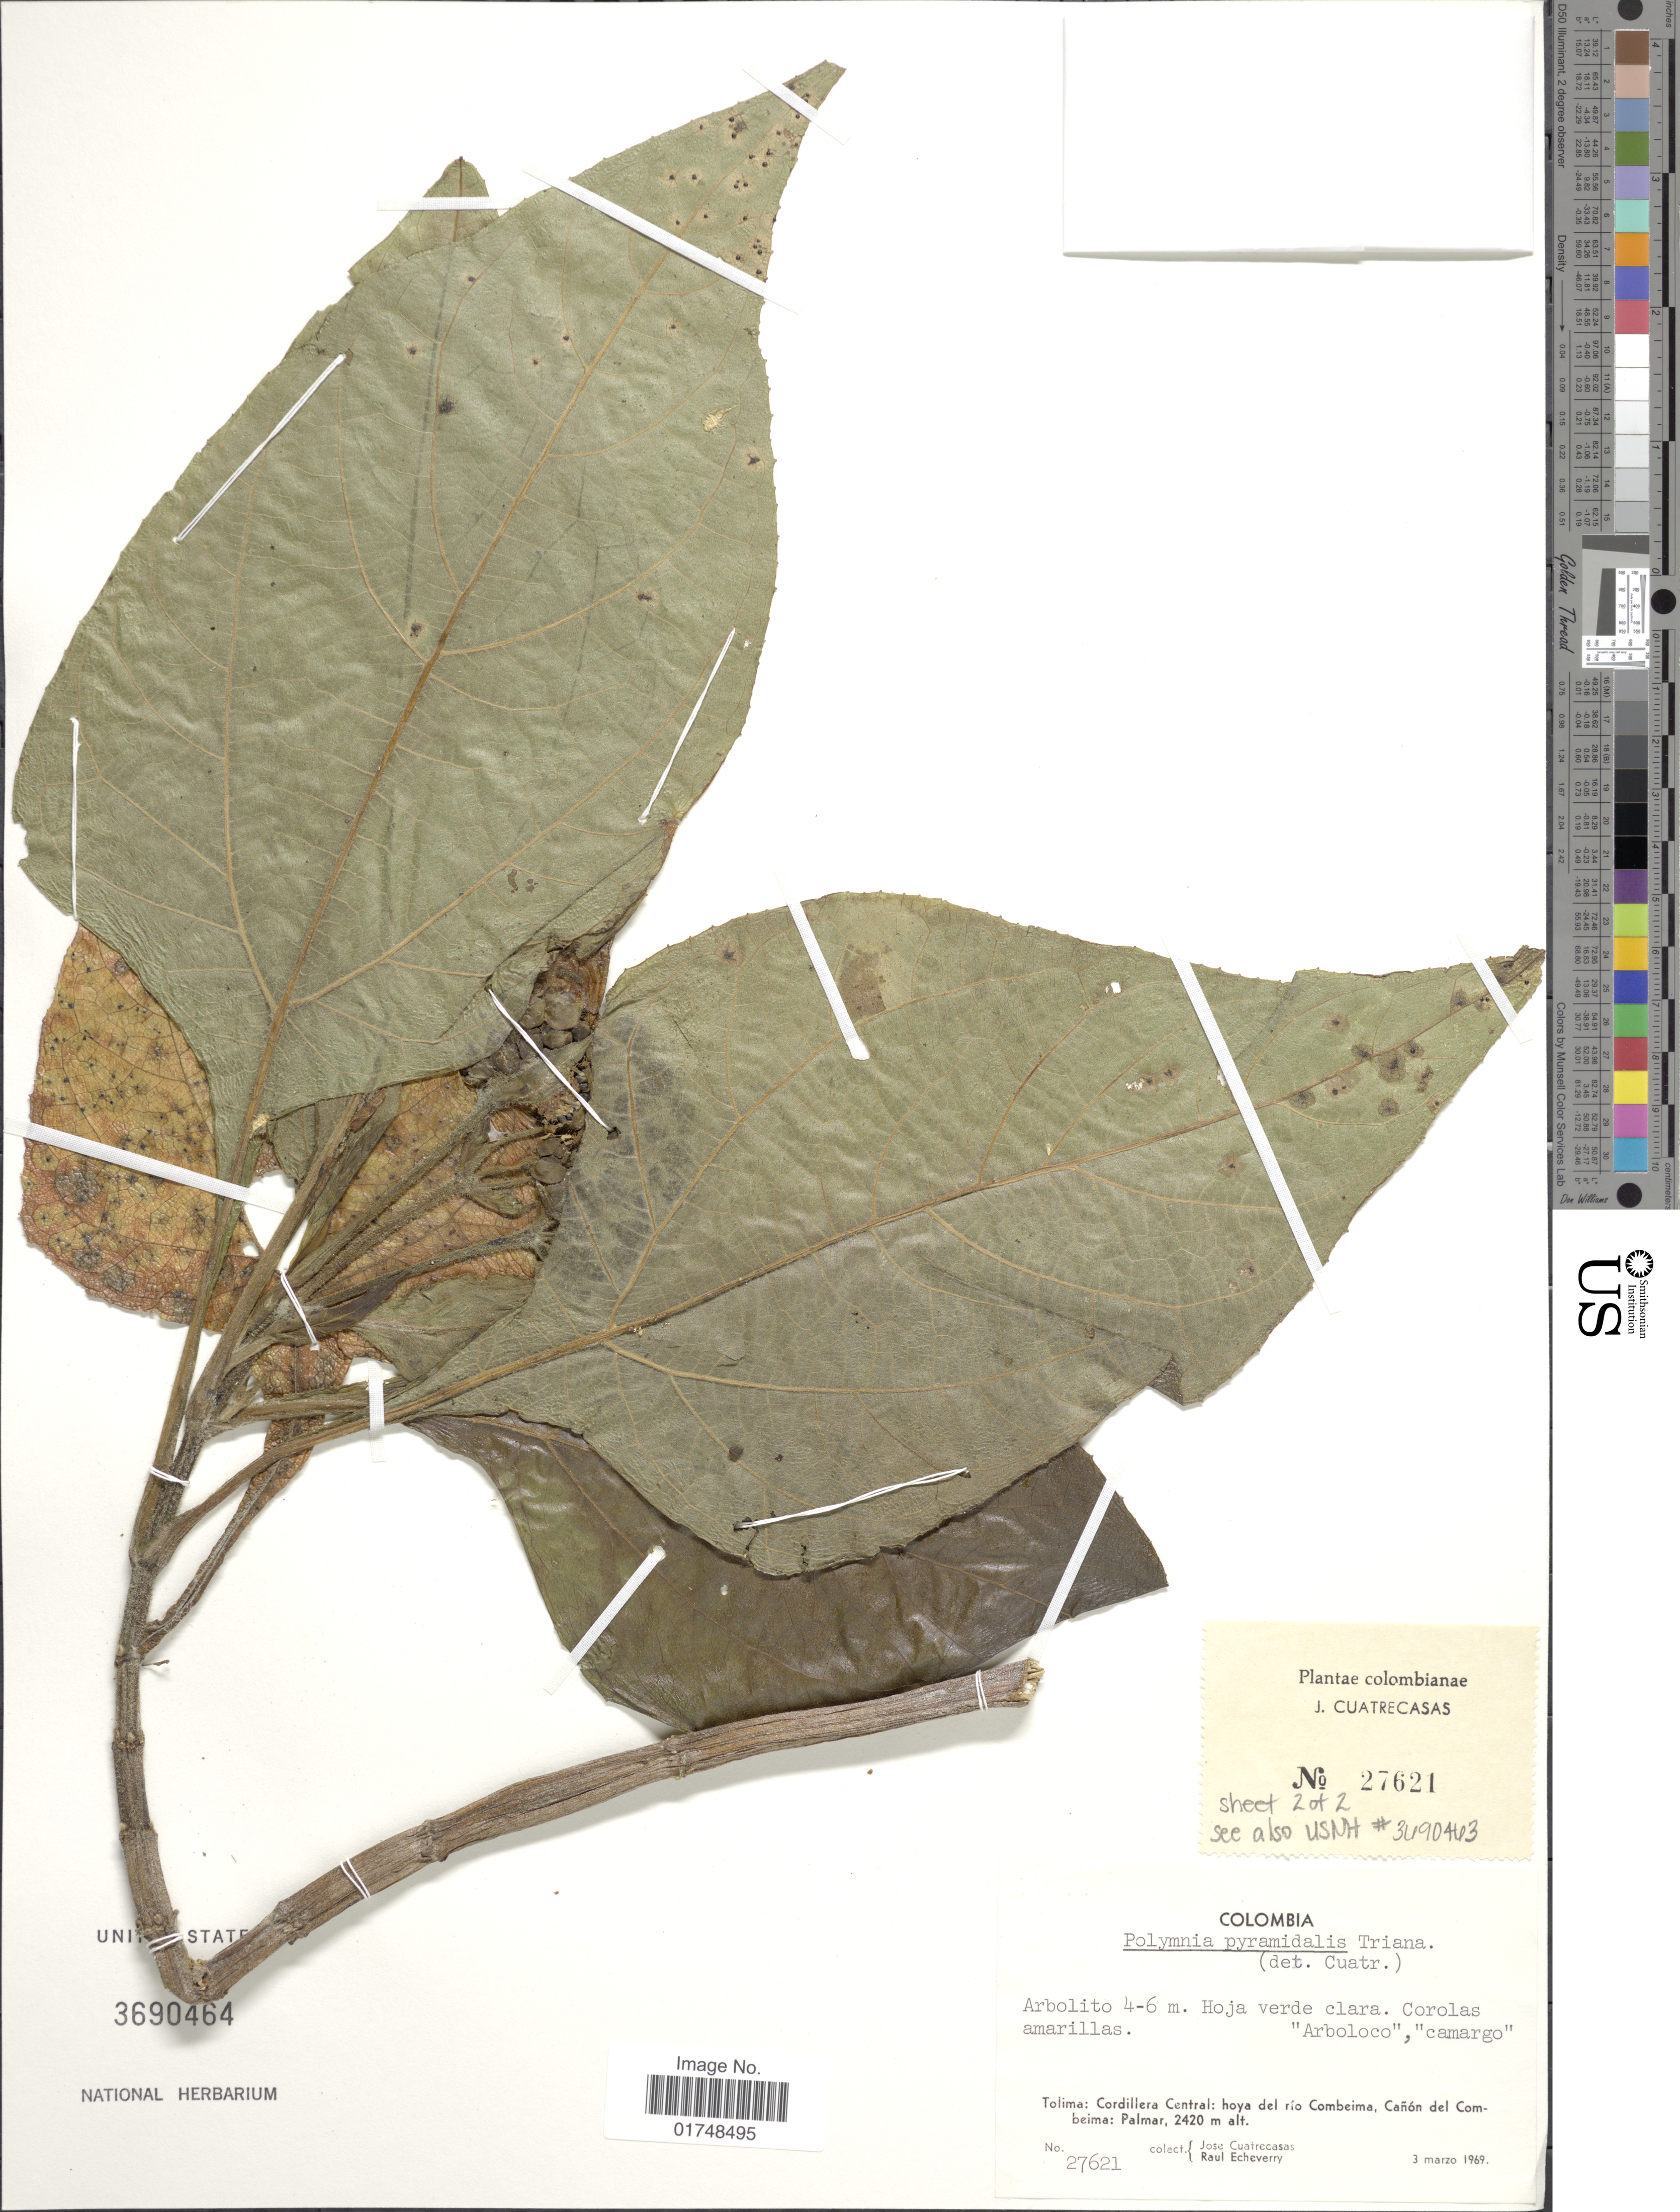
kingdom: Plantae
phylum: Tracheophyta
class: Magnoliopsida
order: Asterales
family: Asteraceae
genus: Smallanthus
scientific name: Smallanthus pyramidalis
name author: (Triana) H. Rob.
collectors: J. Cuatrecasas & R. Echeverry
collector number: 27621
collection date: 1969-03-03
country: Colombia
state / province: Tolima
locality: Tolima: Cordillera Central: hoya del rio Combeima, Cañon del Combeima: Palmar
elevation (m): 2420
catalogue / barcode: US 3690464